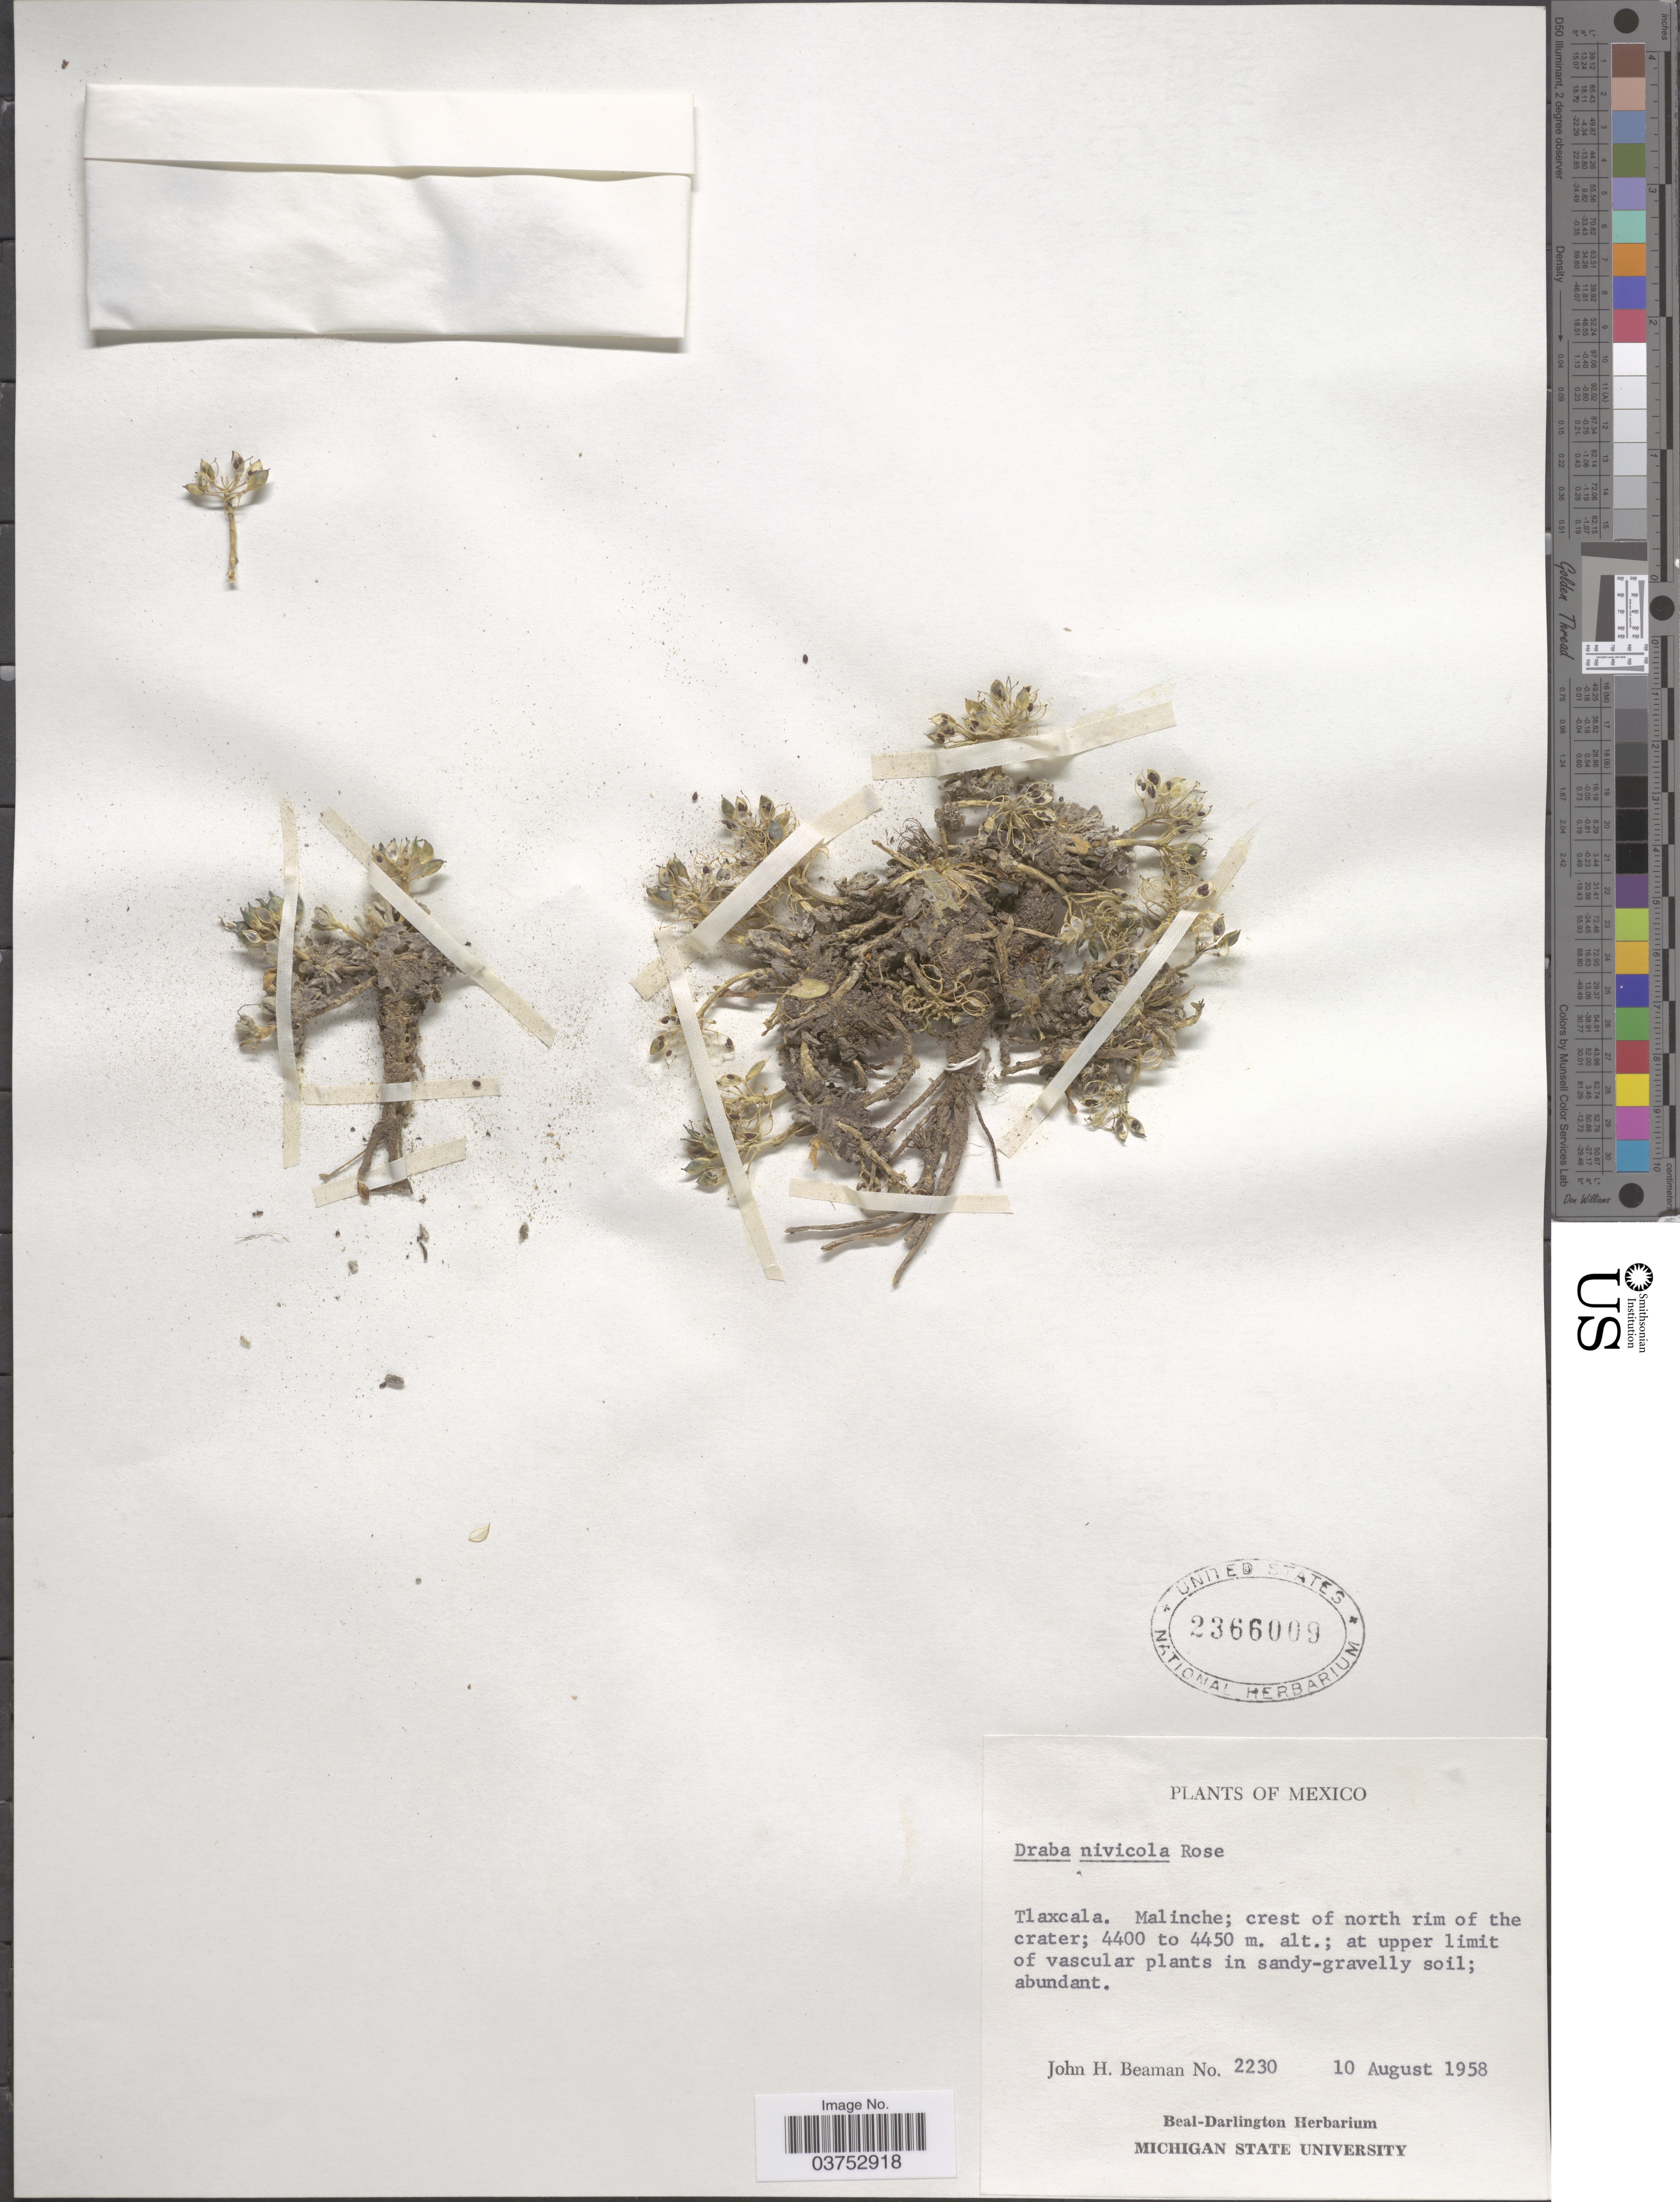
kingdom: Plantae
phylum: Tracheophyta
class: Magnoliopsida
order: Brassicales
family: Brassicaceae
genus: Draba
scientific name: Draba tolucensis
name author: (A. Gray) Kunth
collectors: J. H. Beaman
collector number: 2230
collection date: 1958-08-10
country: Mexico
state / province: Tlaxcala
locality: Malinche; crest of north rim of the crater.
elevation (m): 4400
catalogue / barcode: US 2366009